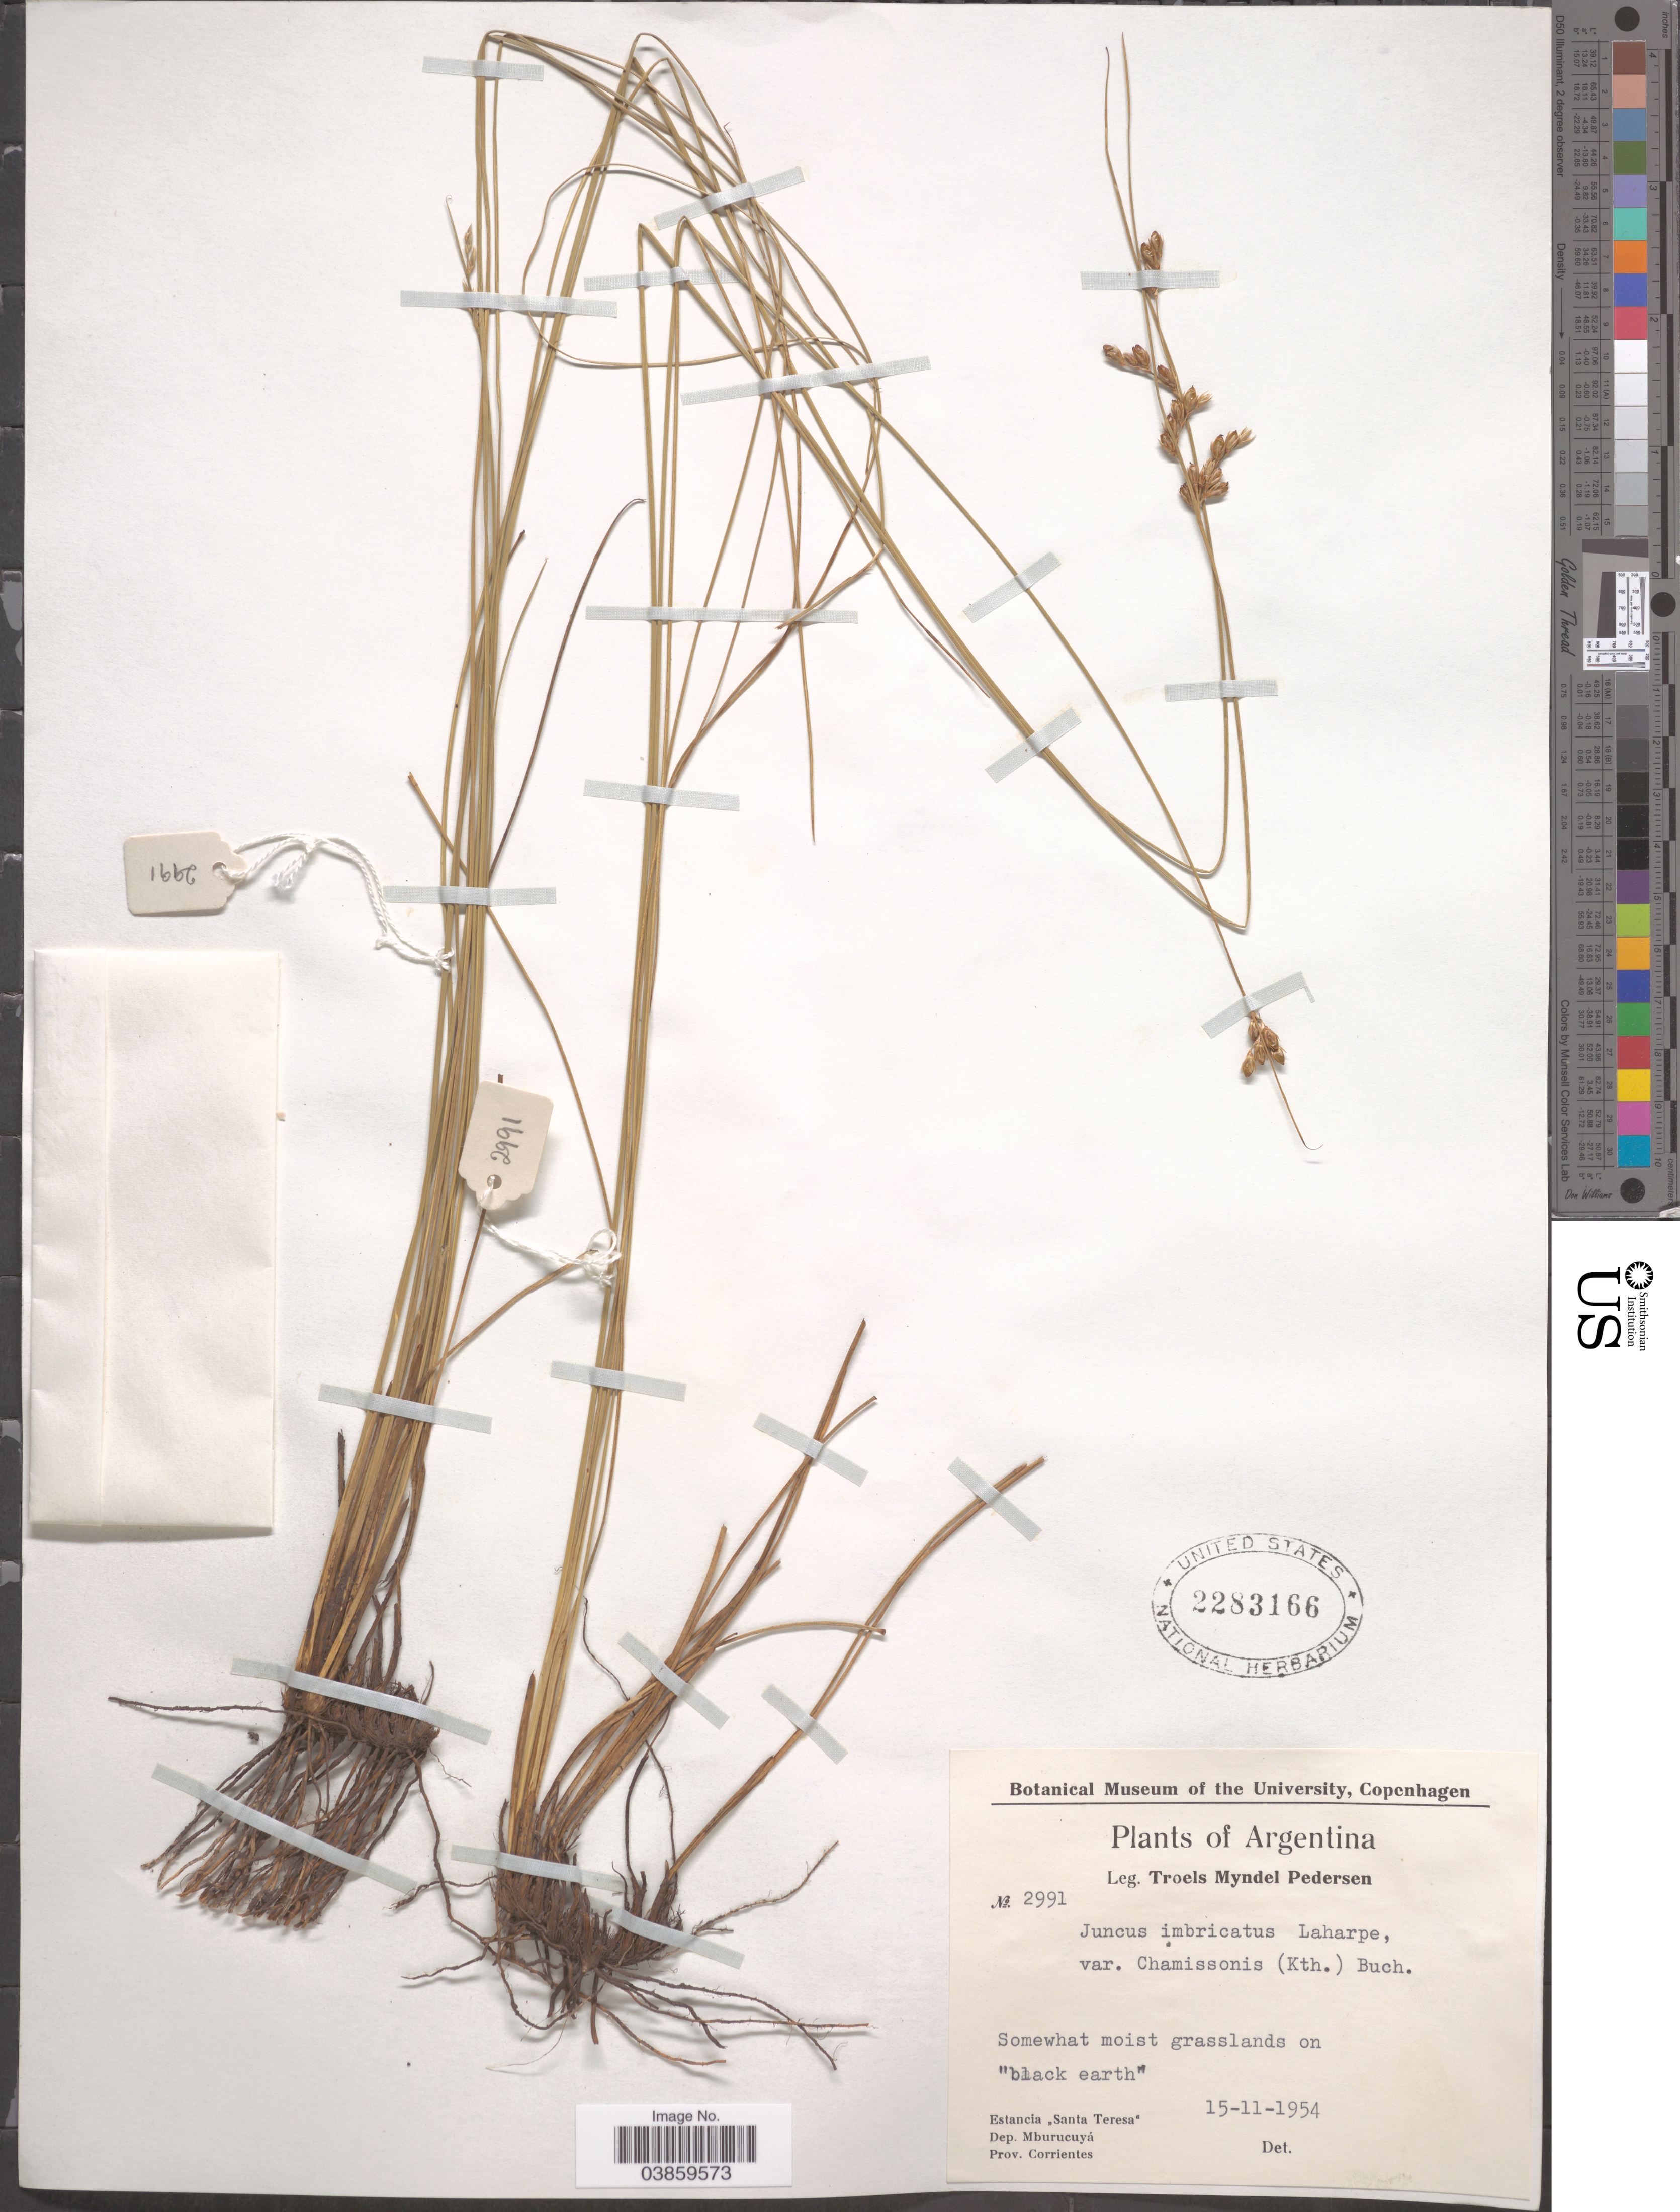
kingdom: Plantae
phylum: Tracheophyta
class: Liliopsida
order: Poales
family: Juncaceae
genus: Juncus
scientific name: Juncus imbricatus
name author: Laharpe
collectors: T. Pederson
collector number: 2991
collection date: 1954-11-15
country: Argentina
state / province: Corrientes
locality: Estancia ,,Santa Teresa'. Dep. Mburucuyá.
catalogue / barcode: US 2283166